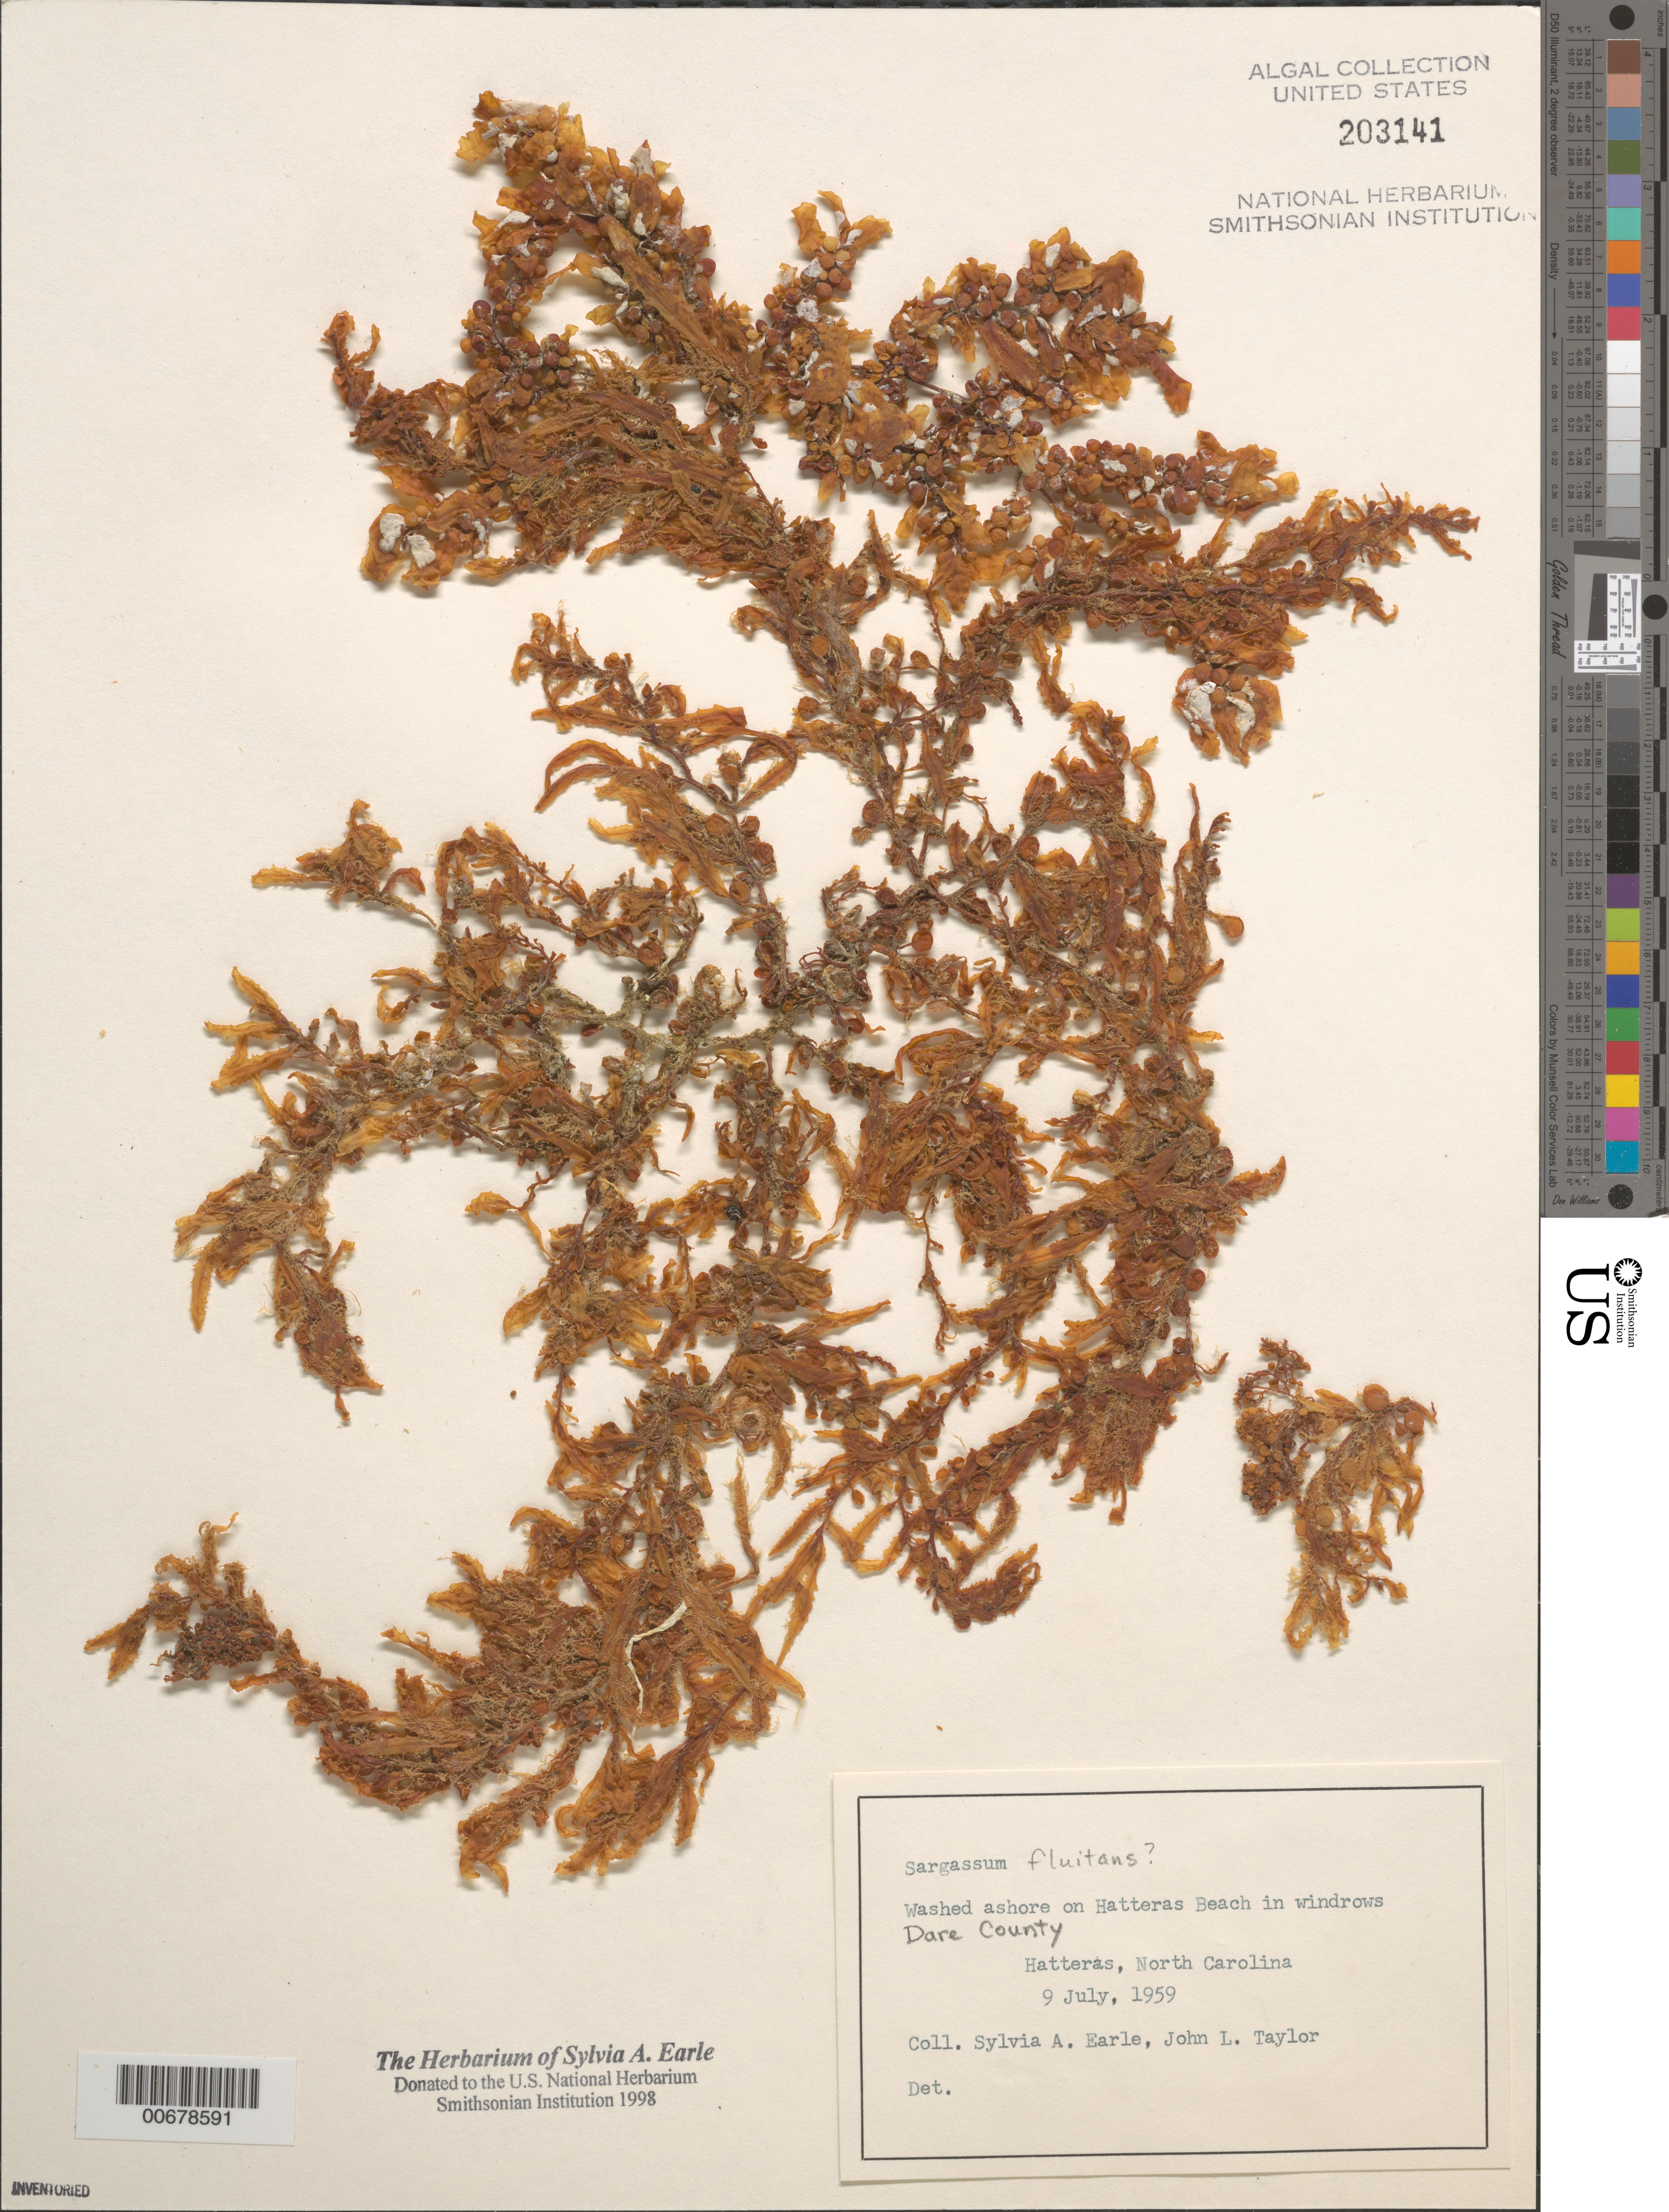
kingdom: Chromista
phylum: Ochrophyta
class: Phaeophyceae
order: Fucales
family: Sargassaceae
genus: Sargassum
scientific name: Sargassum fluitans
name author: (Børgesen) Børgesen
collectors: S. A. Earle & J. L. Taylor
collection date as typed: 09 Jul 1959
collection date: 1959-07-09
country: United States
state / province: North Carolina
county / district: Dare County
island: Hatteras Island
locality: Hatteras Beach, Hatteras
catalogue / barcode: US 203141